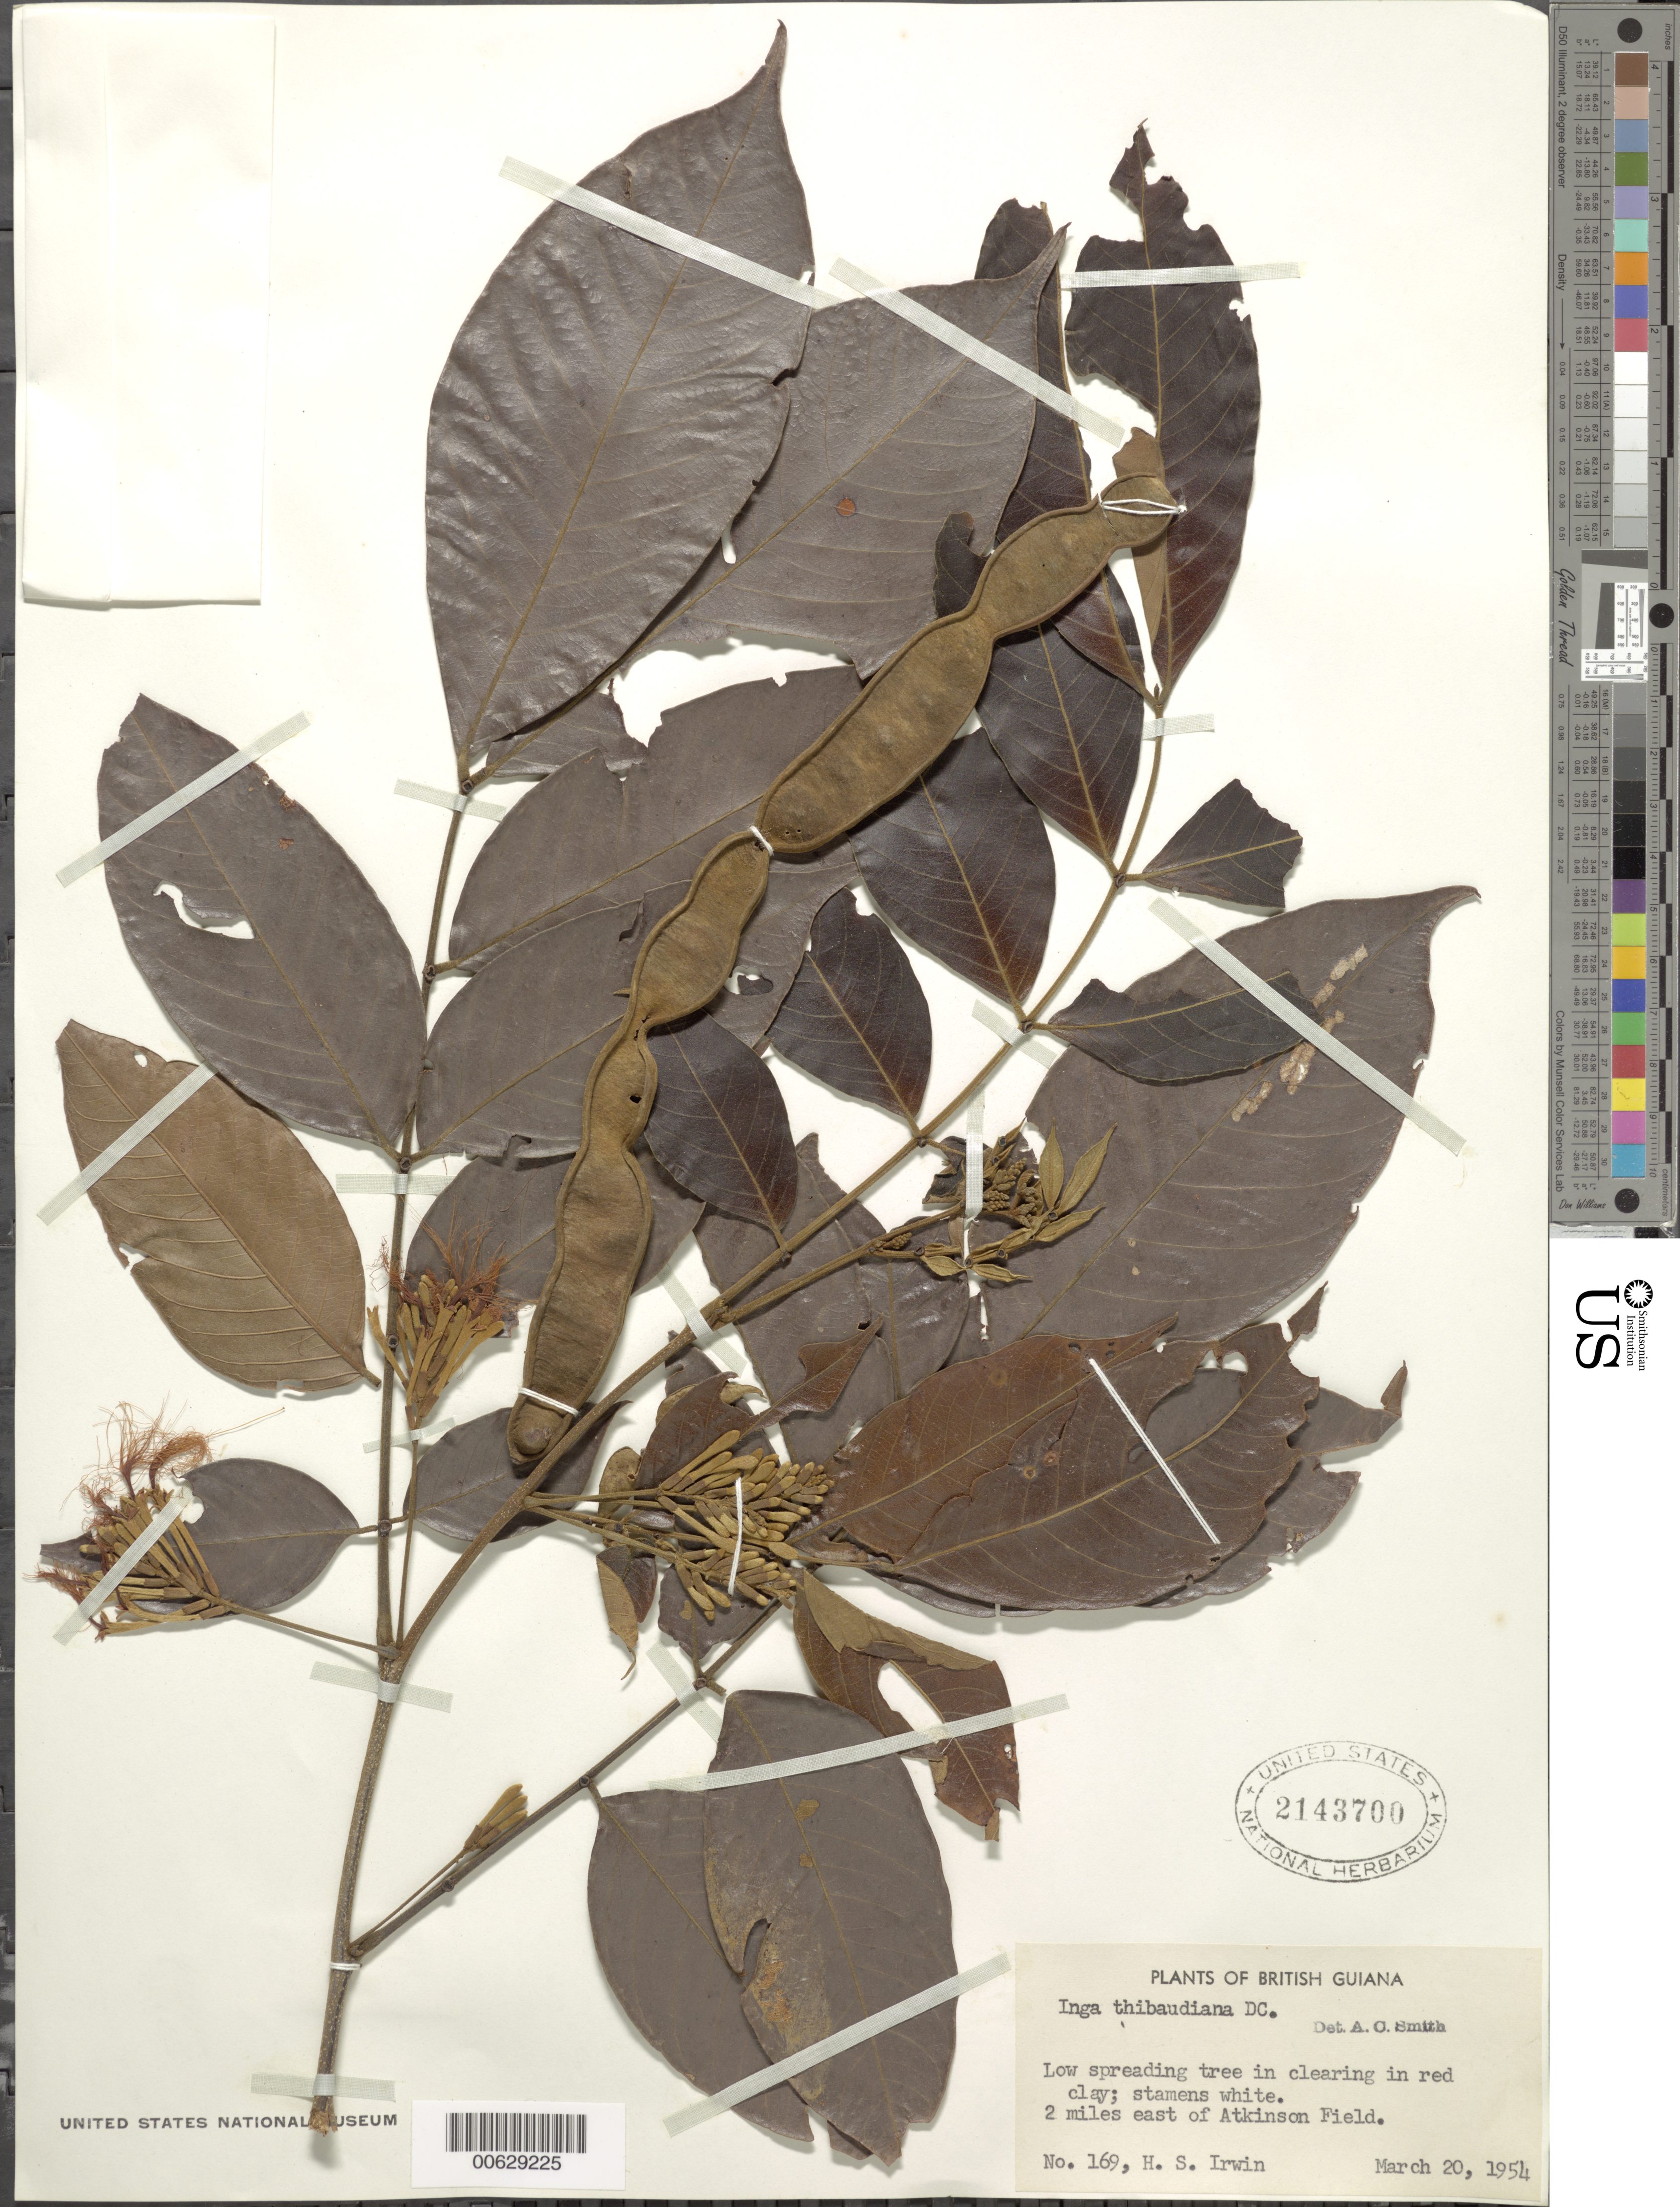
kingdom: Plantae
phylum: Tracheophyta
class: Magnoliopsida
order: Fabales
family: Fabaceae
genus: Inga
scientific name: Inga thibaudiana subsp. thibaudiana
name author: DC.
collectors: H. Irwin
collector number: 169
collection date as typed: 20-Mar-54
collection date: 1954-03-20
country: Guyana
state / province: Demerara-Mahaica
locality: Atkinson Field, 2 mi. E of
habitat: In clearing in red clay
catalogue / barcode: US 2143700